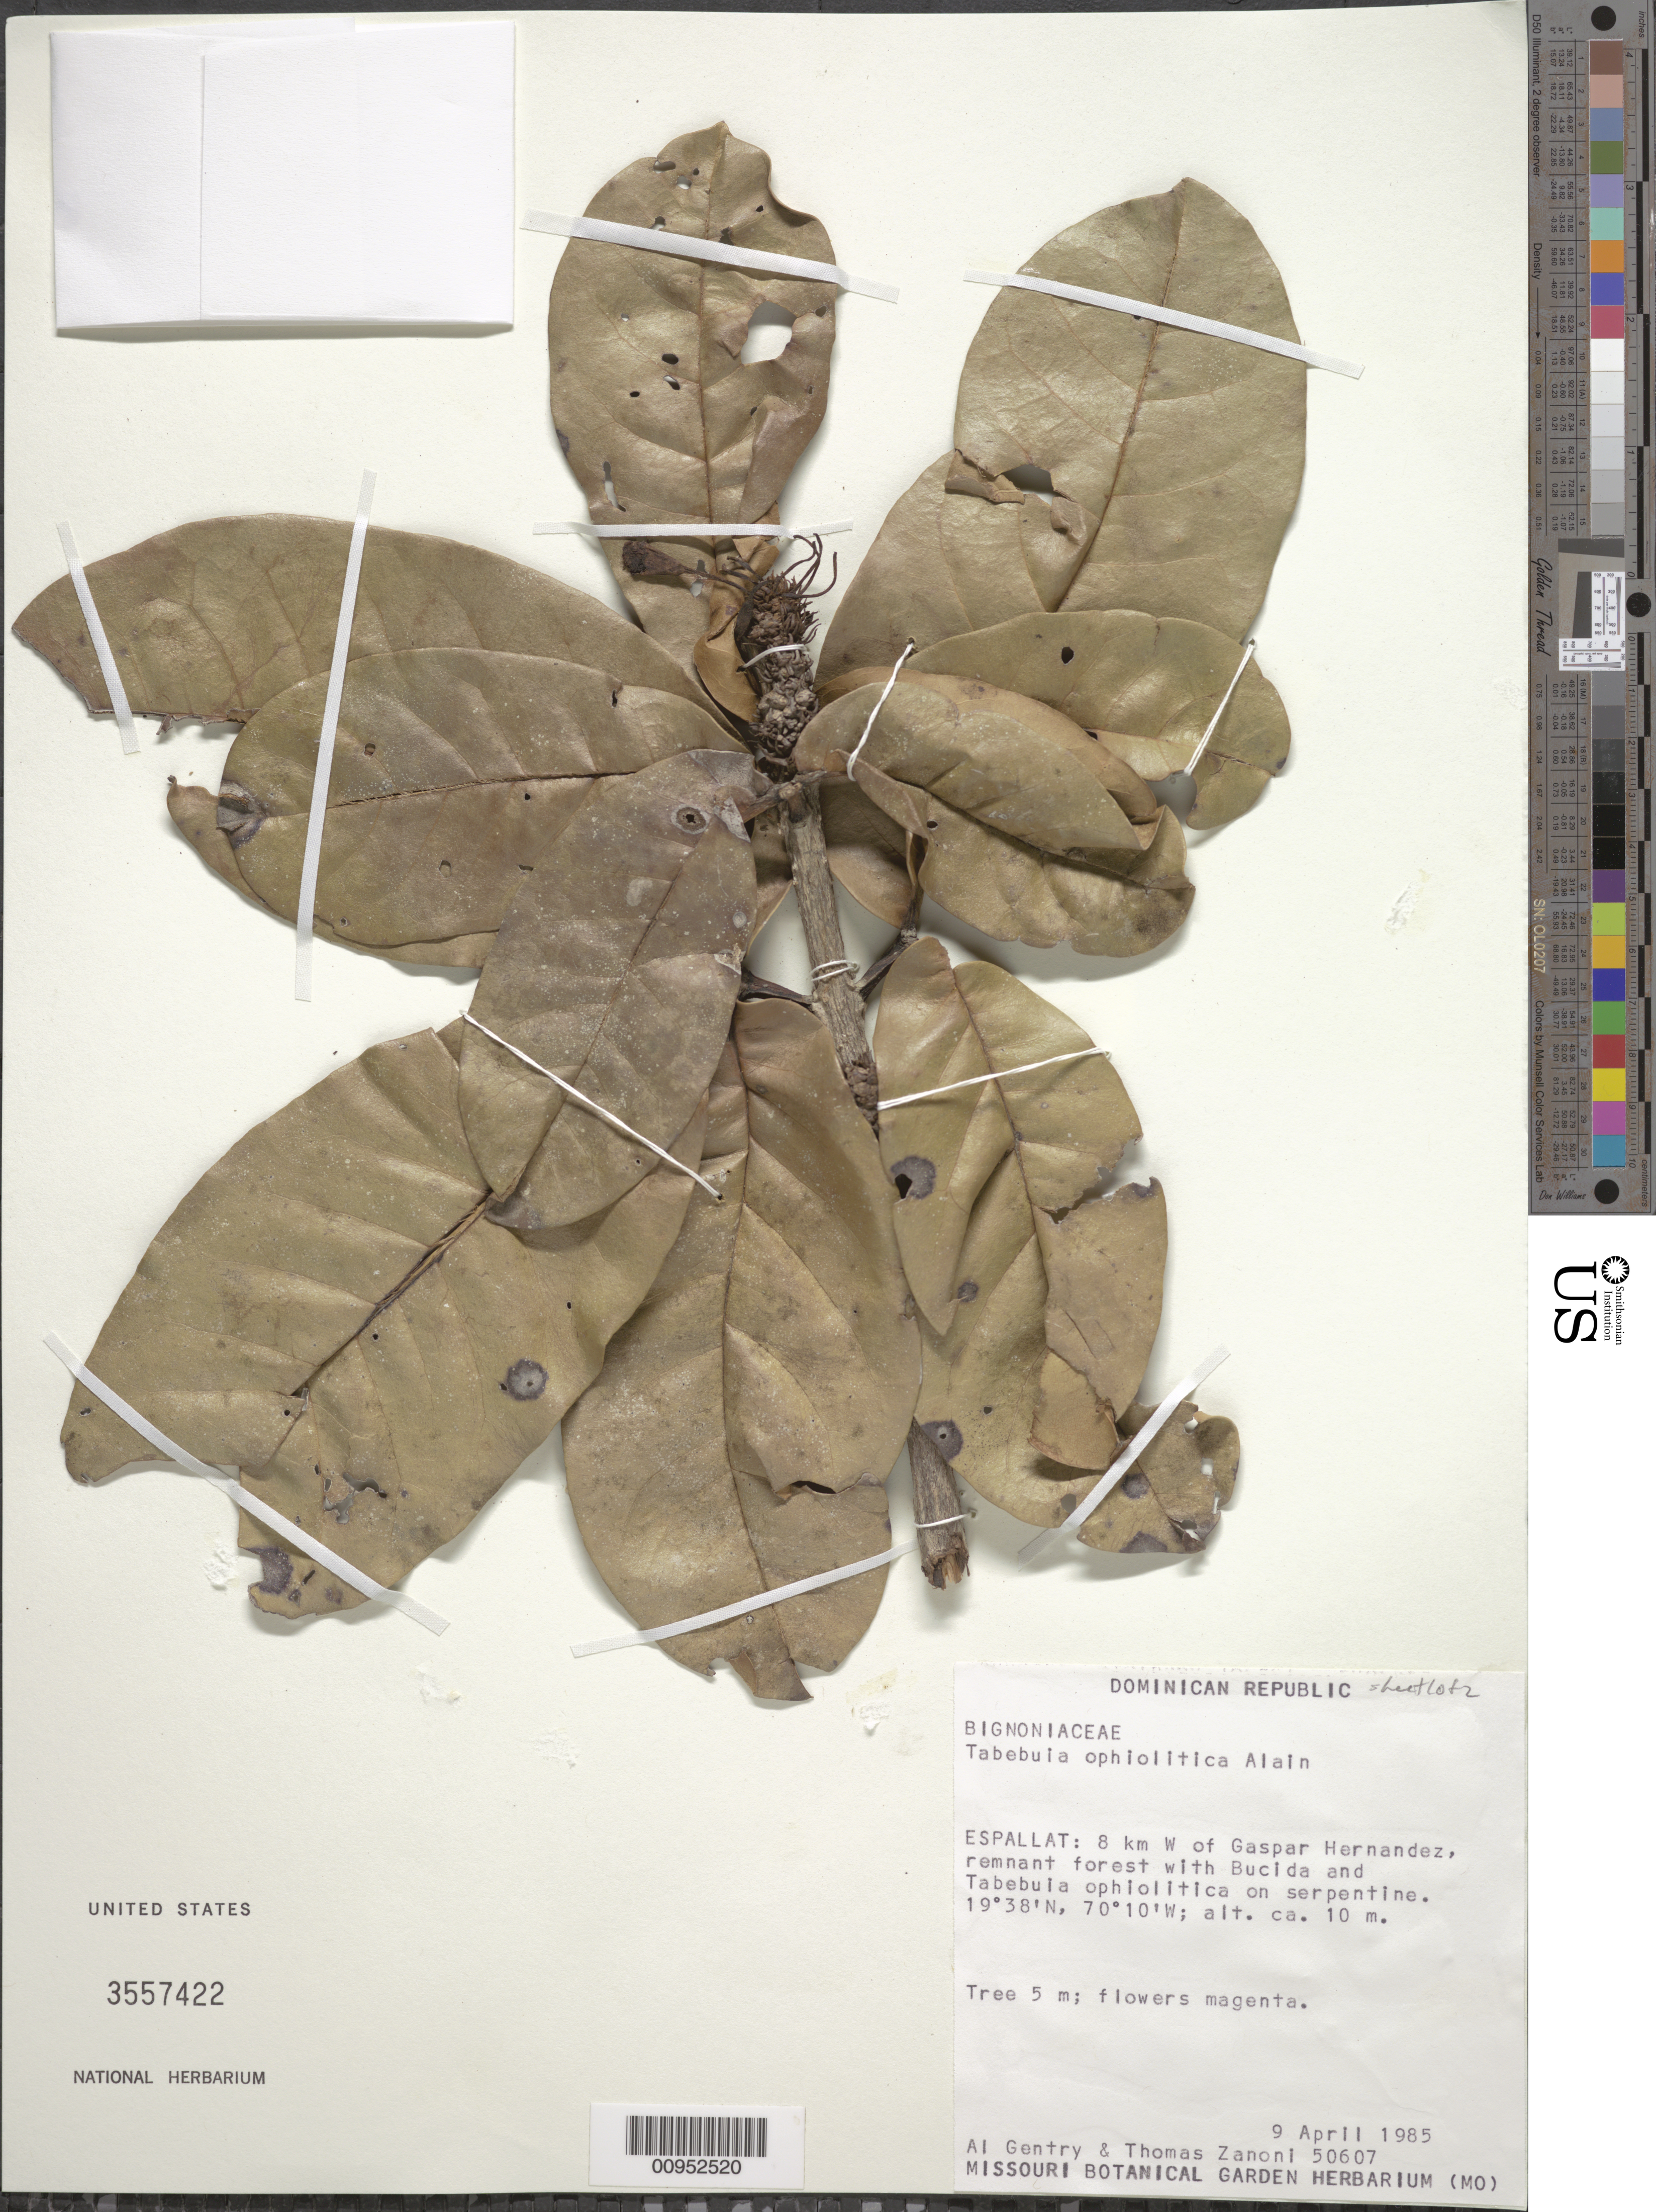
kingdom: Plantae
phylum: Tracheophyta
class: Magnoliopsida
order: Lamiales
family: Bignoniaceae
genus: Tabebuia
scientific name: Tabebuia ophiolithica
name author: Alain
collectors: A. H. Gentry & T. A. Zanoni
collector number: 50607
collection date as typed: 09 Apr 1985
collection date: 1985-04-09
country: Dominican Republic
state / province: Espaillat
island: Hispaniola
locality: Gaspar Hernandez, 8 km W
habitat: Remnant forest with Bucida and Tabebuia ophiolitica on serpentine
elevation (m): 10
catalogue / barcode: US 3557422